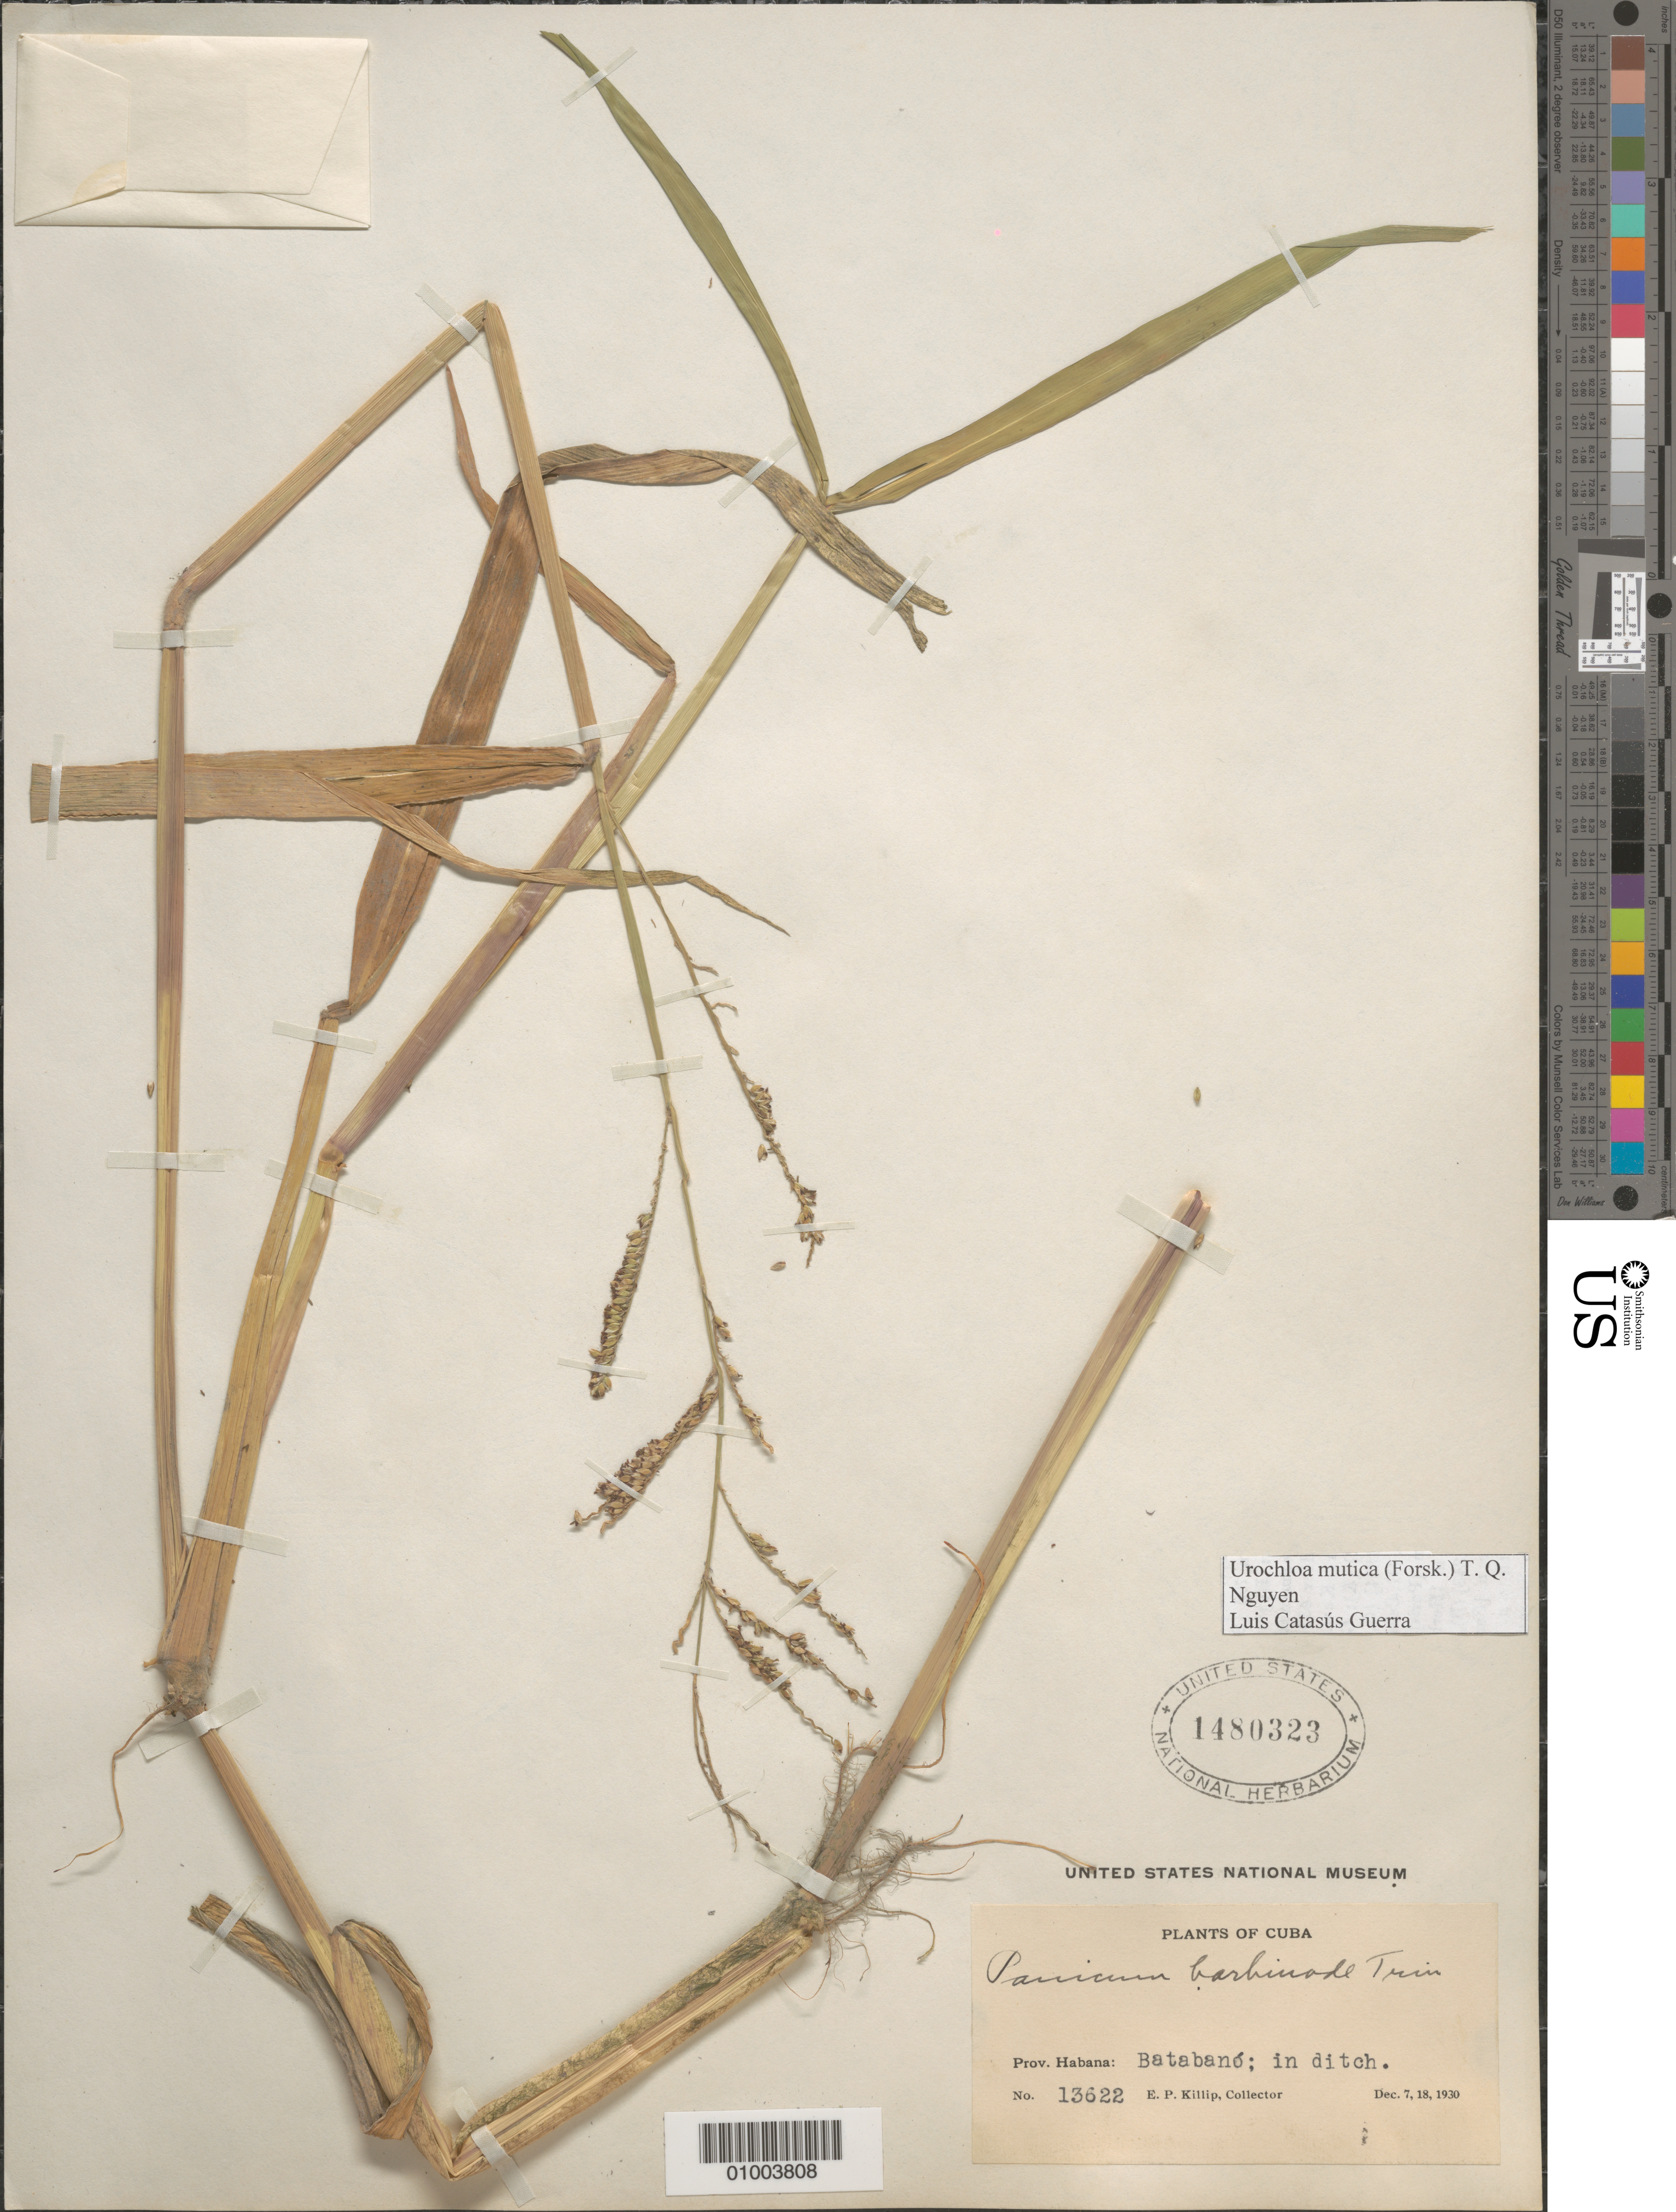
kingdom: Plantae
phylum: Tracheophyta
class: Liliopsida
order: Poales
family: Poaceae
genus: Urochloa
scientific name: Urochloa mutica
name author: (Forssk.) T.Q. Nguyen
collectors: E. P. Killip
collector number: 13622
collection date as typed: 07 Dec 1930 and 18 Dec 1930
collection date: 1930-12-07,1930-12-18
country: Cuba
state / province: La Habana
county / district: Batabanó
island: Cuba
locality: in Ditch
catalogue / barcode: US 1480323